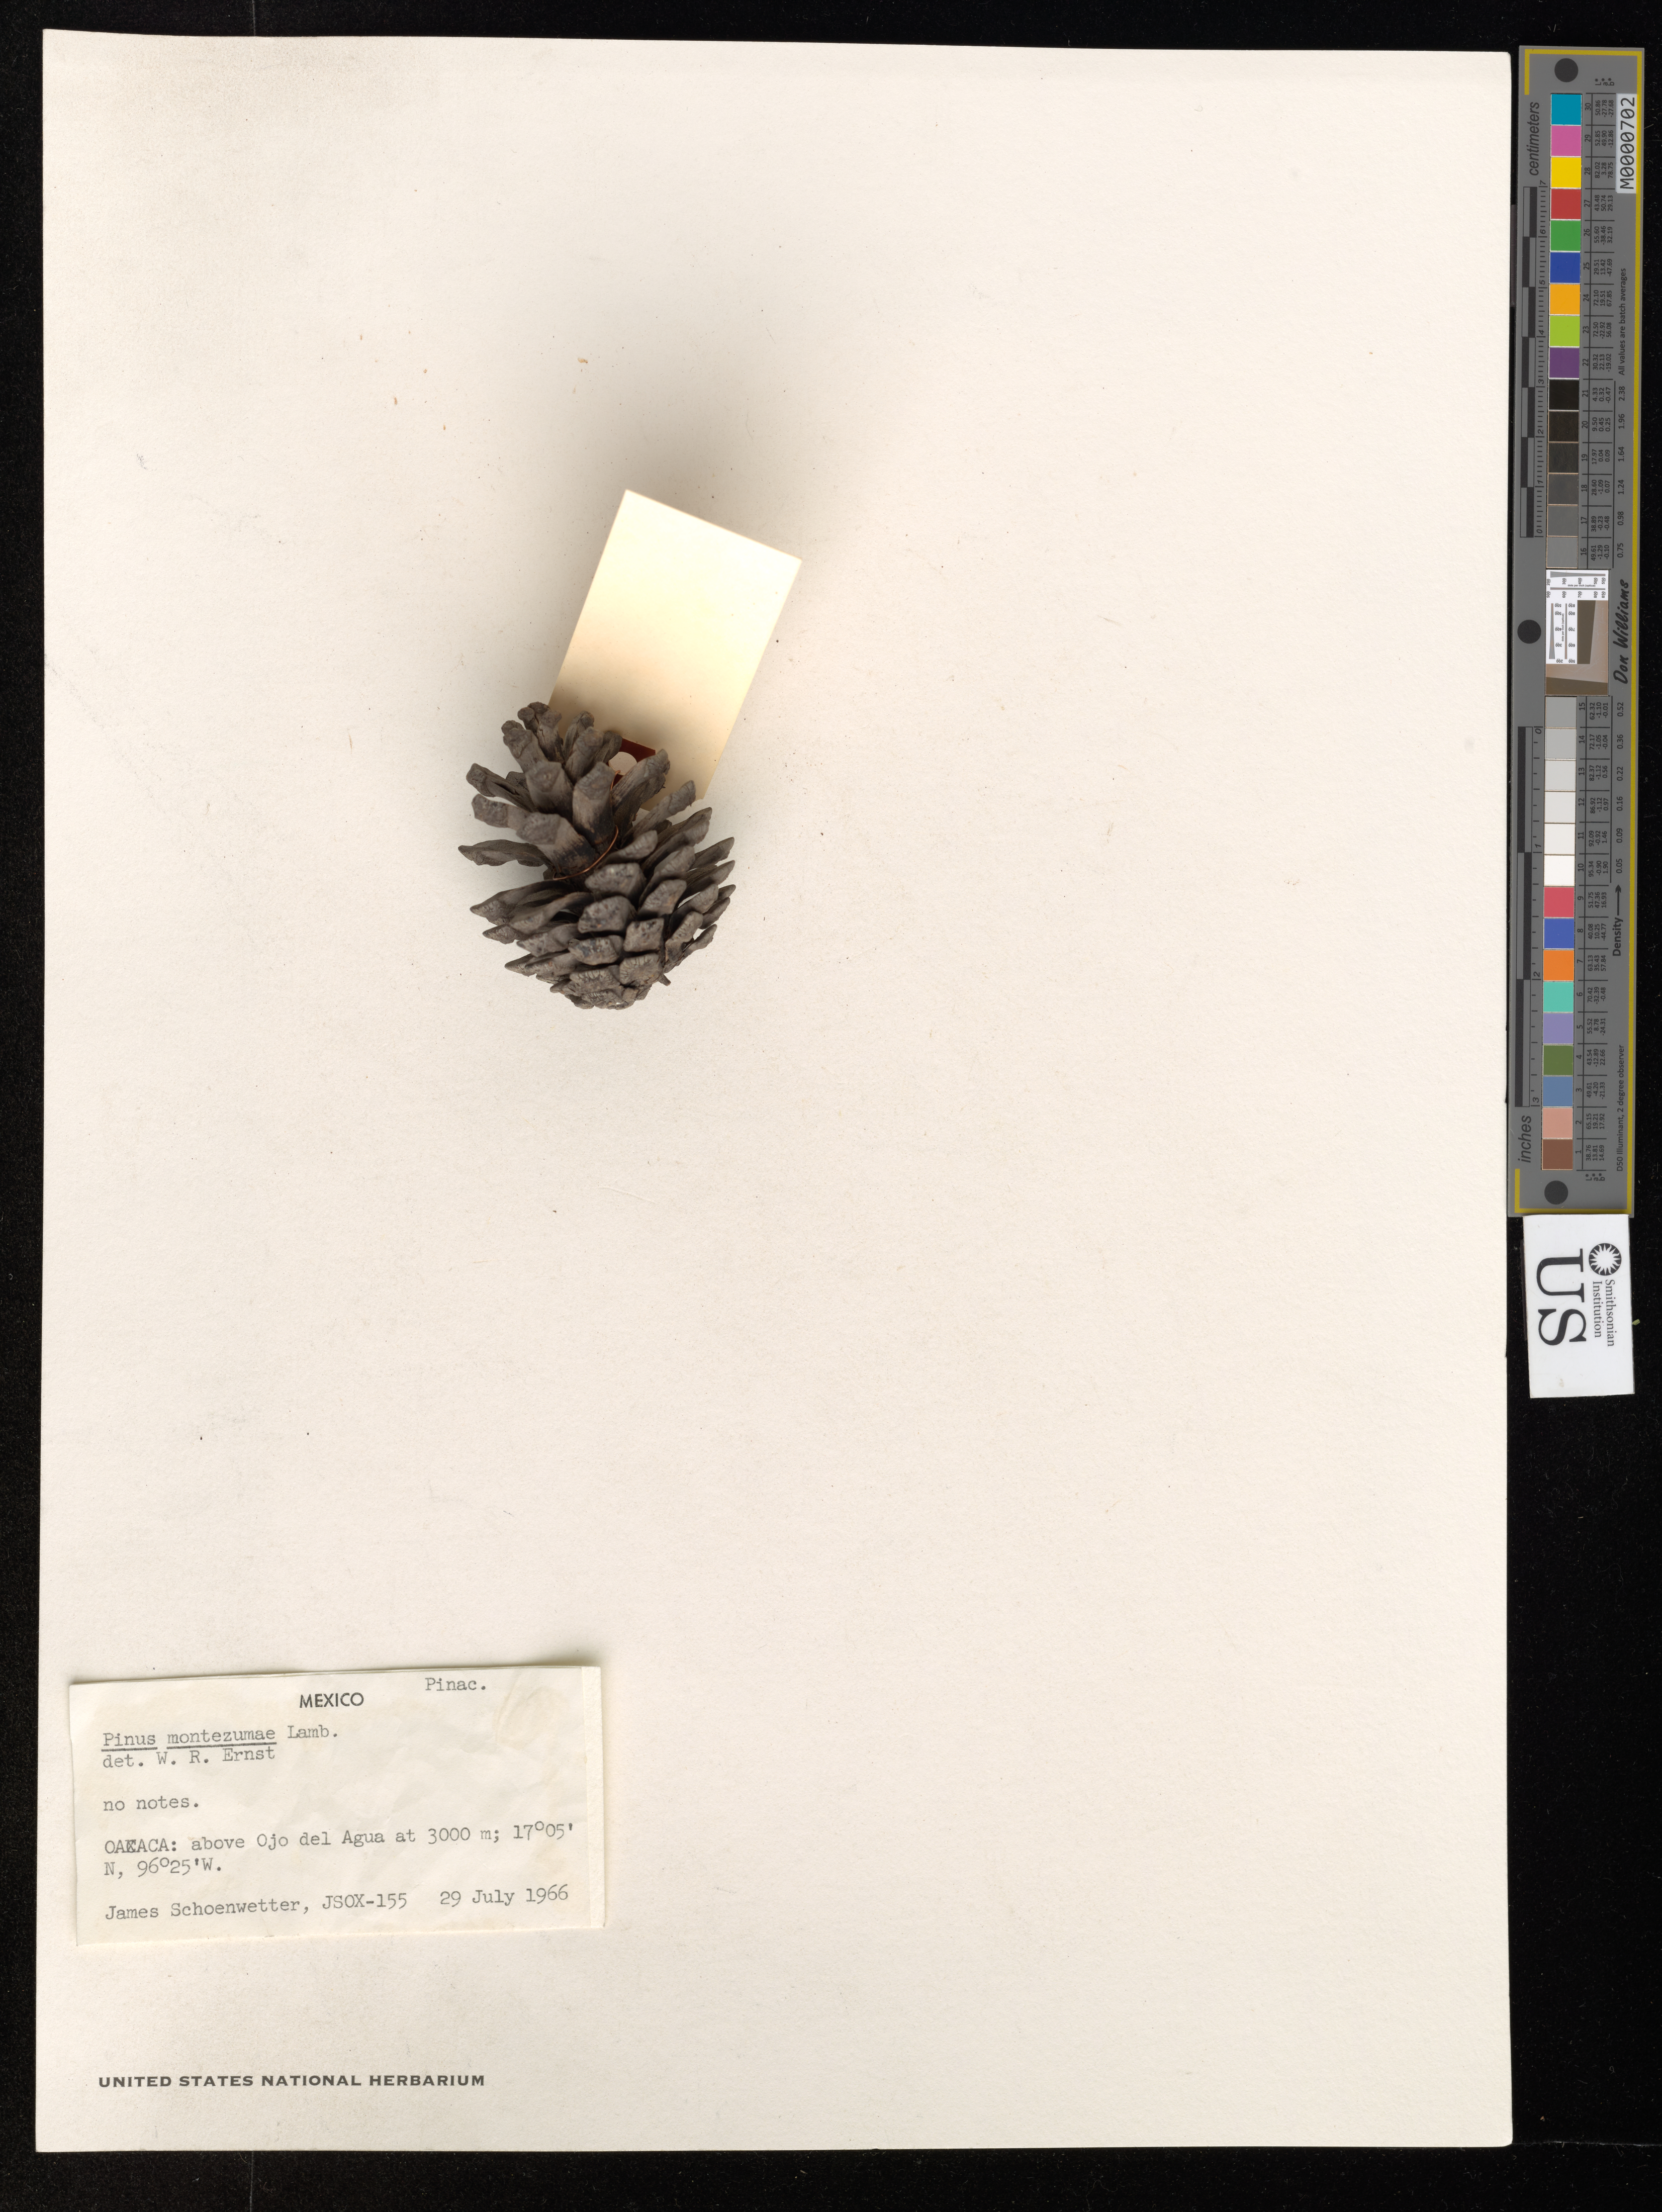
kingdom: Plantae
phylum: Tracheophyta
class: Pinopsida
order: Pinales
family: Pinaceae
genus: Pinus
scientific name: Pinus montezumae var. lindleyi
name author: Loudon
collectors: J. Schoenwetter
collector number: JSOX-155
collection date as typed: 29 Jul 1966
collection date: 1966-07-29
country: Mexico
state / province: Oaxaca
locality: Above Ojo del Agua.